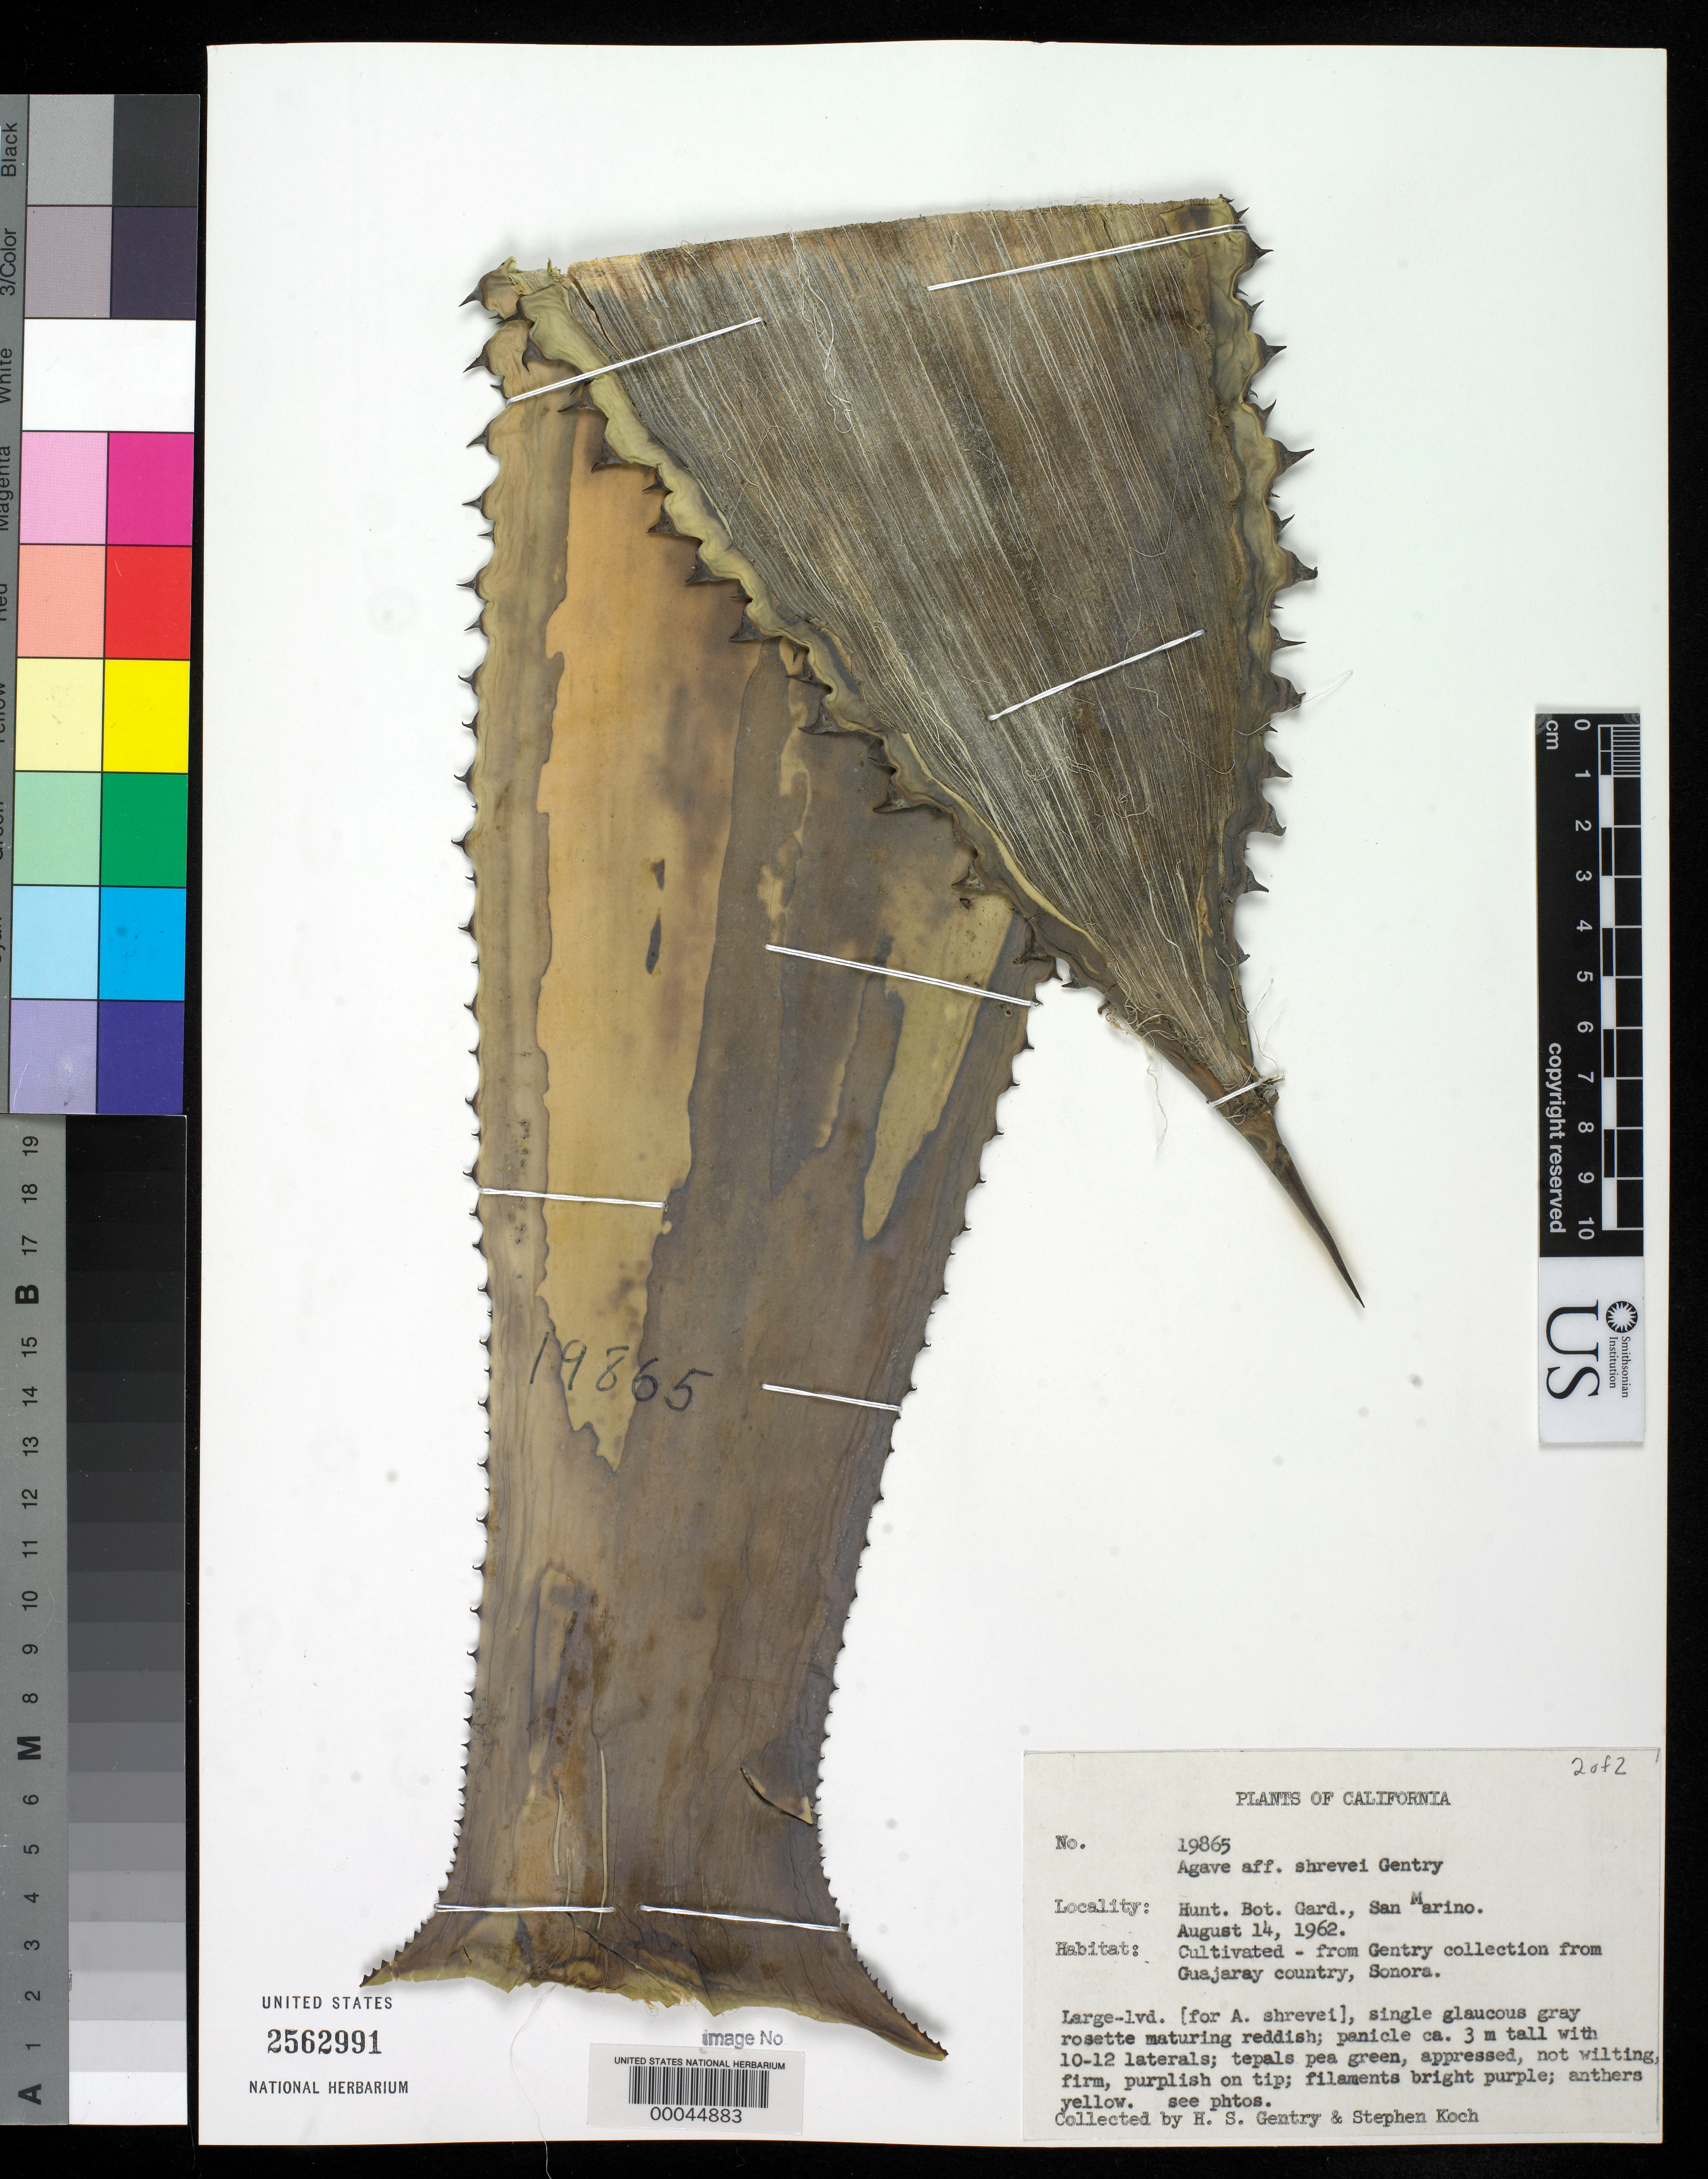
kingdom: Plantae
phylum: Tracheophyta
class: Liliopsida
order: Asparagales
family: Asparagaceae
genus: Agave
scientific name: Agave shrevei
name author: Gentry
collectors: H. S. Gentry & S. D. Koch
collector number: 19865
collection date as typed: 14 Aug 1962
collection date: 1962-08-14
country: Mexico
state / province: Sonora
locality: Guajaray country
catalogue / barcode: US 2562991